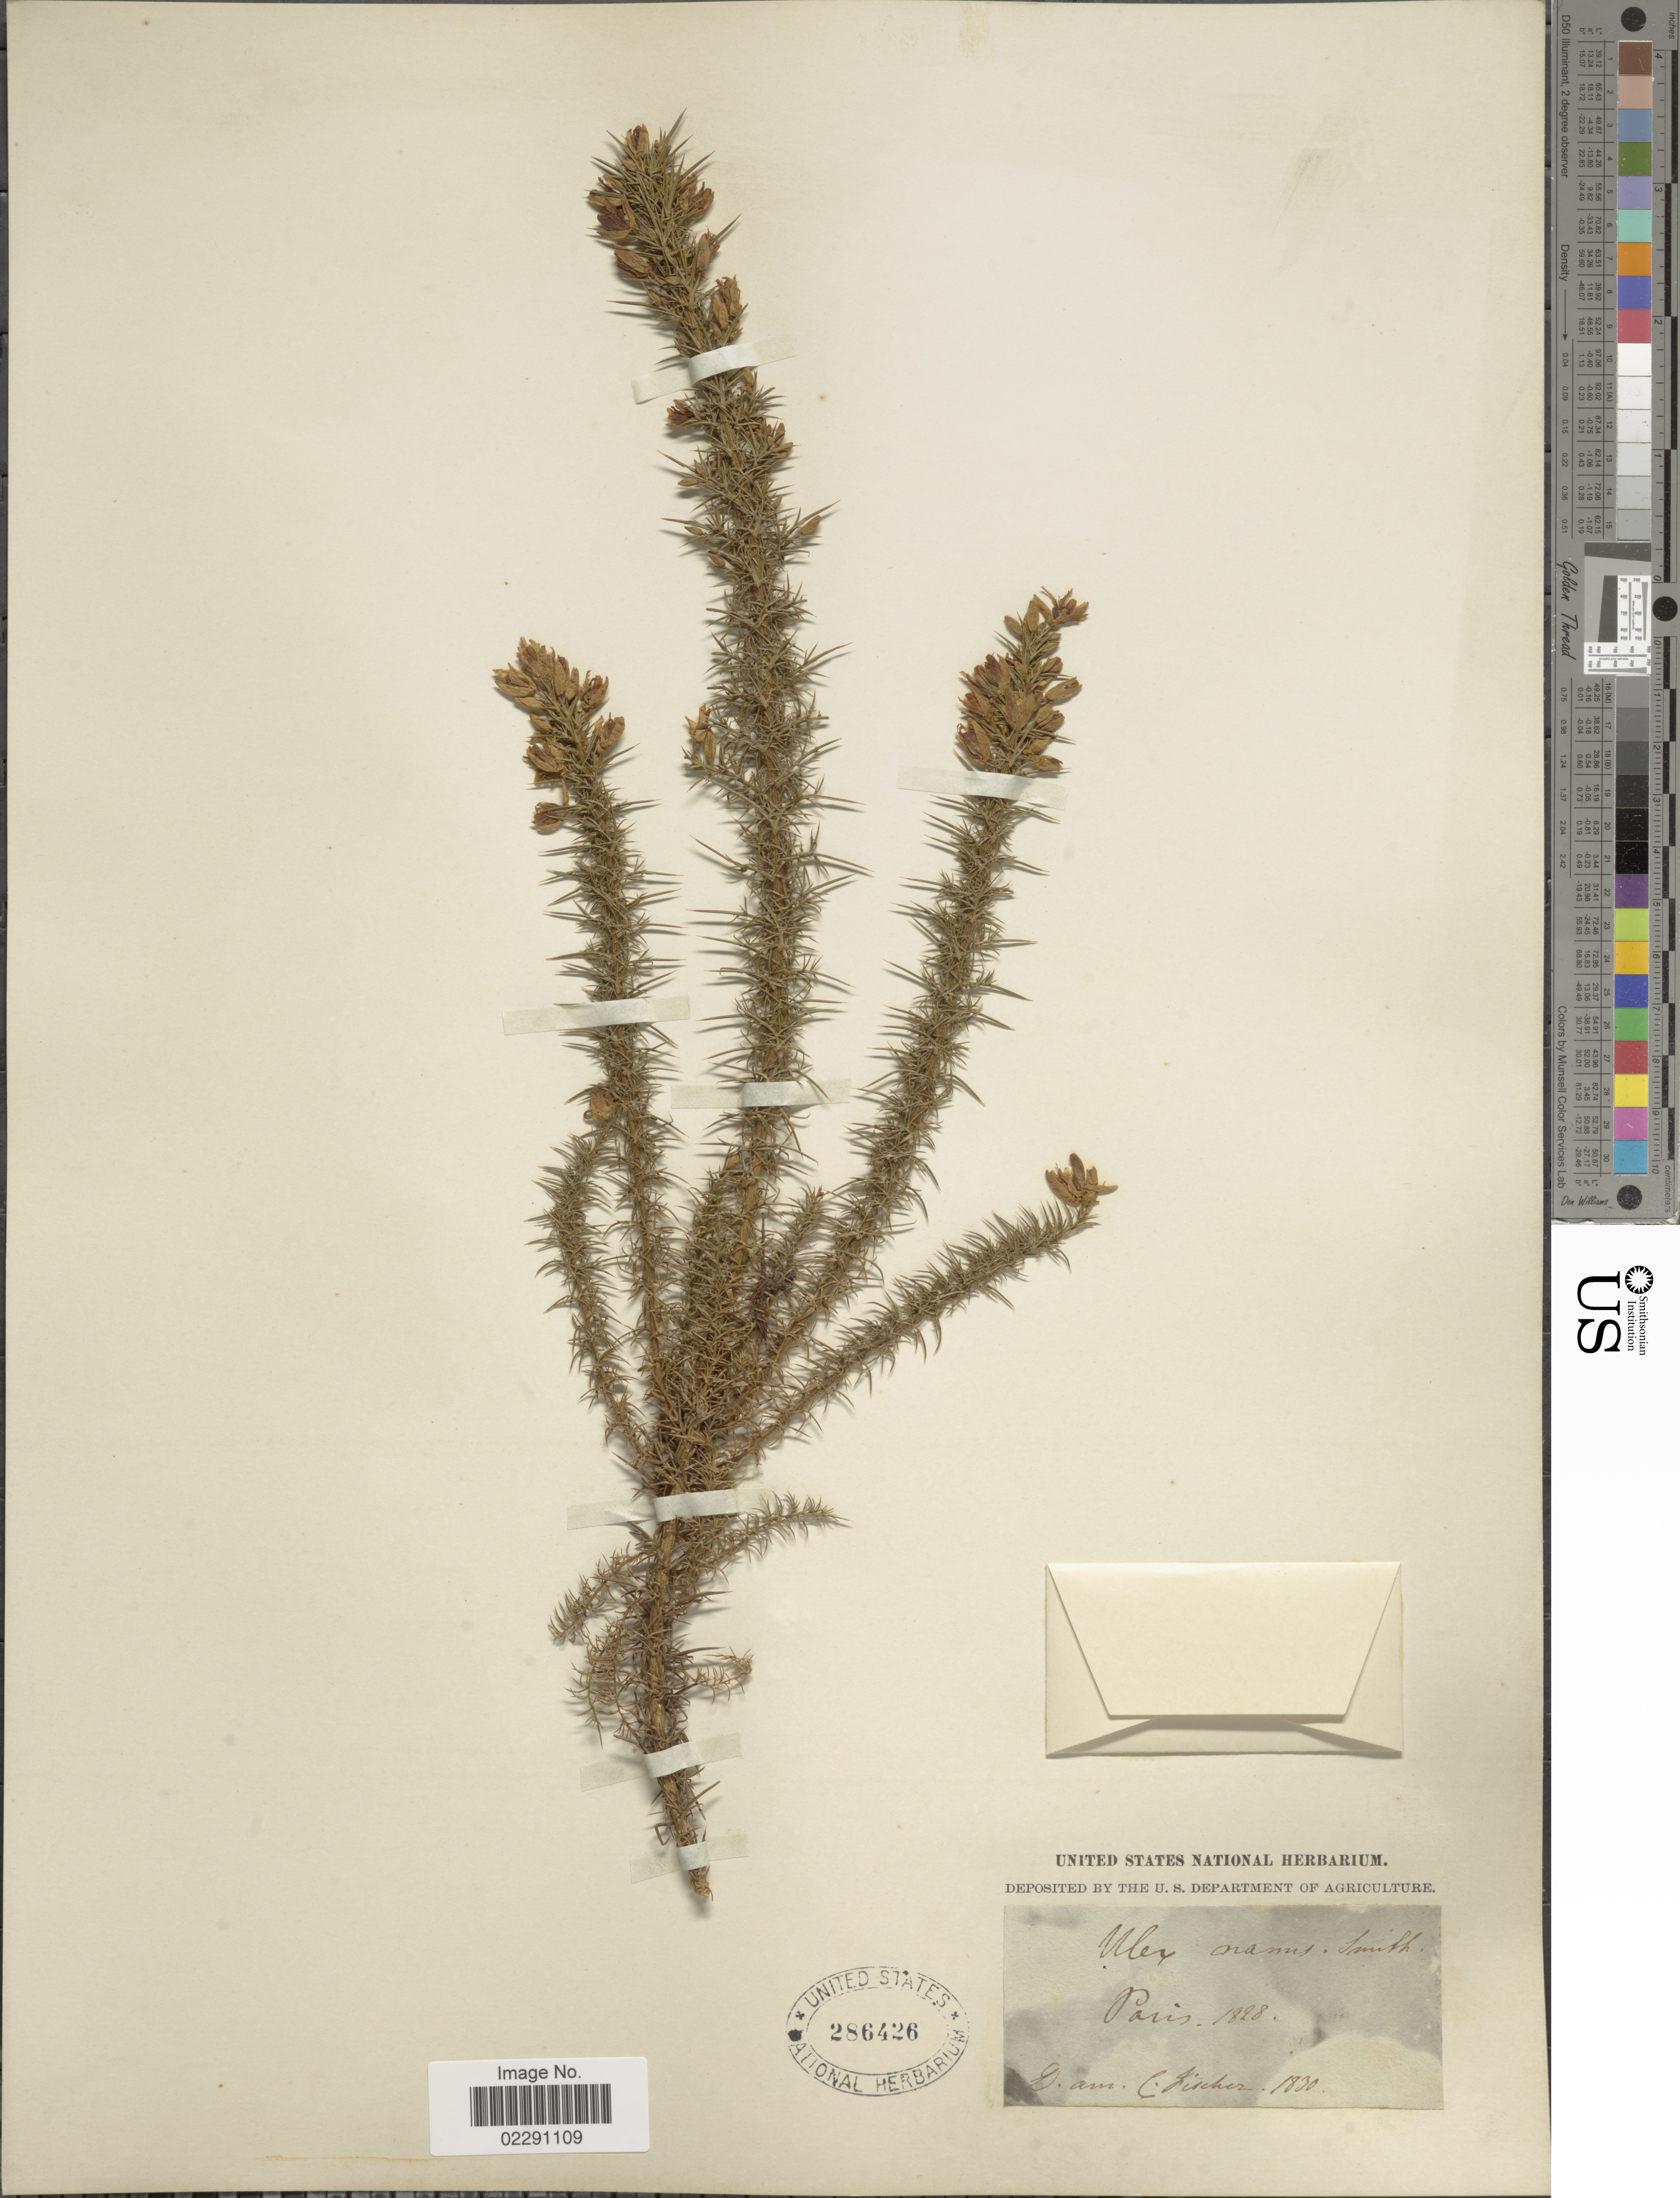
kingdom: Plantae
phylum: Tracheophyta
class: Magnoliopsida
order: Fabales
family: Fabaceae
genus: Ulex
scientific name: Ulex nanus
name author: Symons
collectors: U.S. National Herbarium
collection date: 1828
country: France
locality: Paris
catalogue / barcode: US 286426